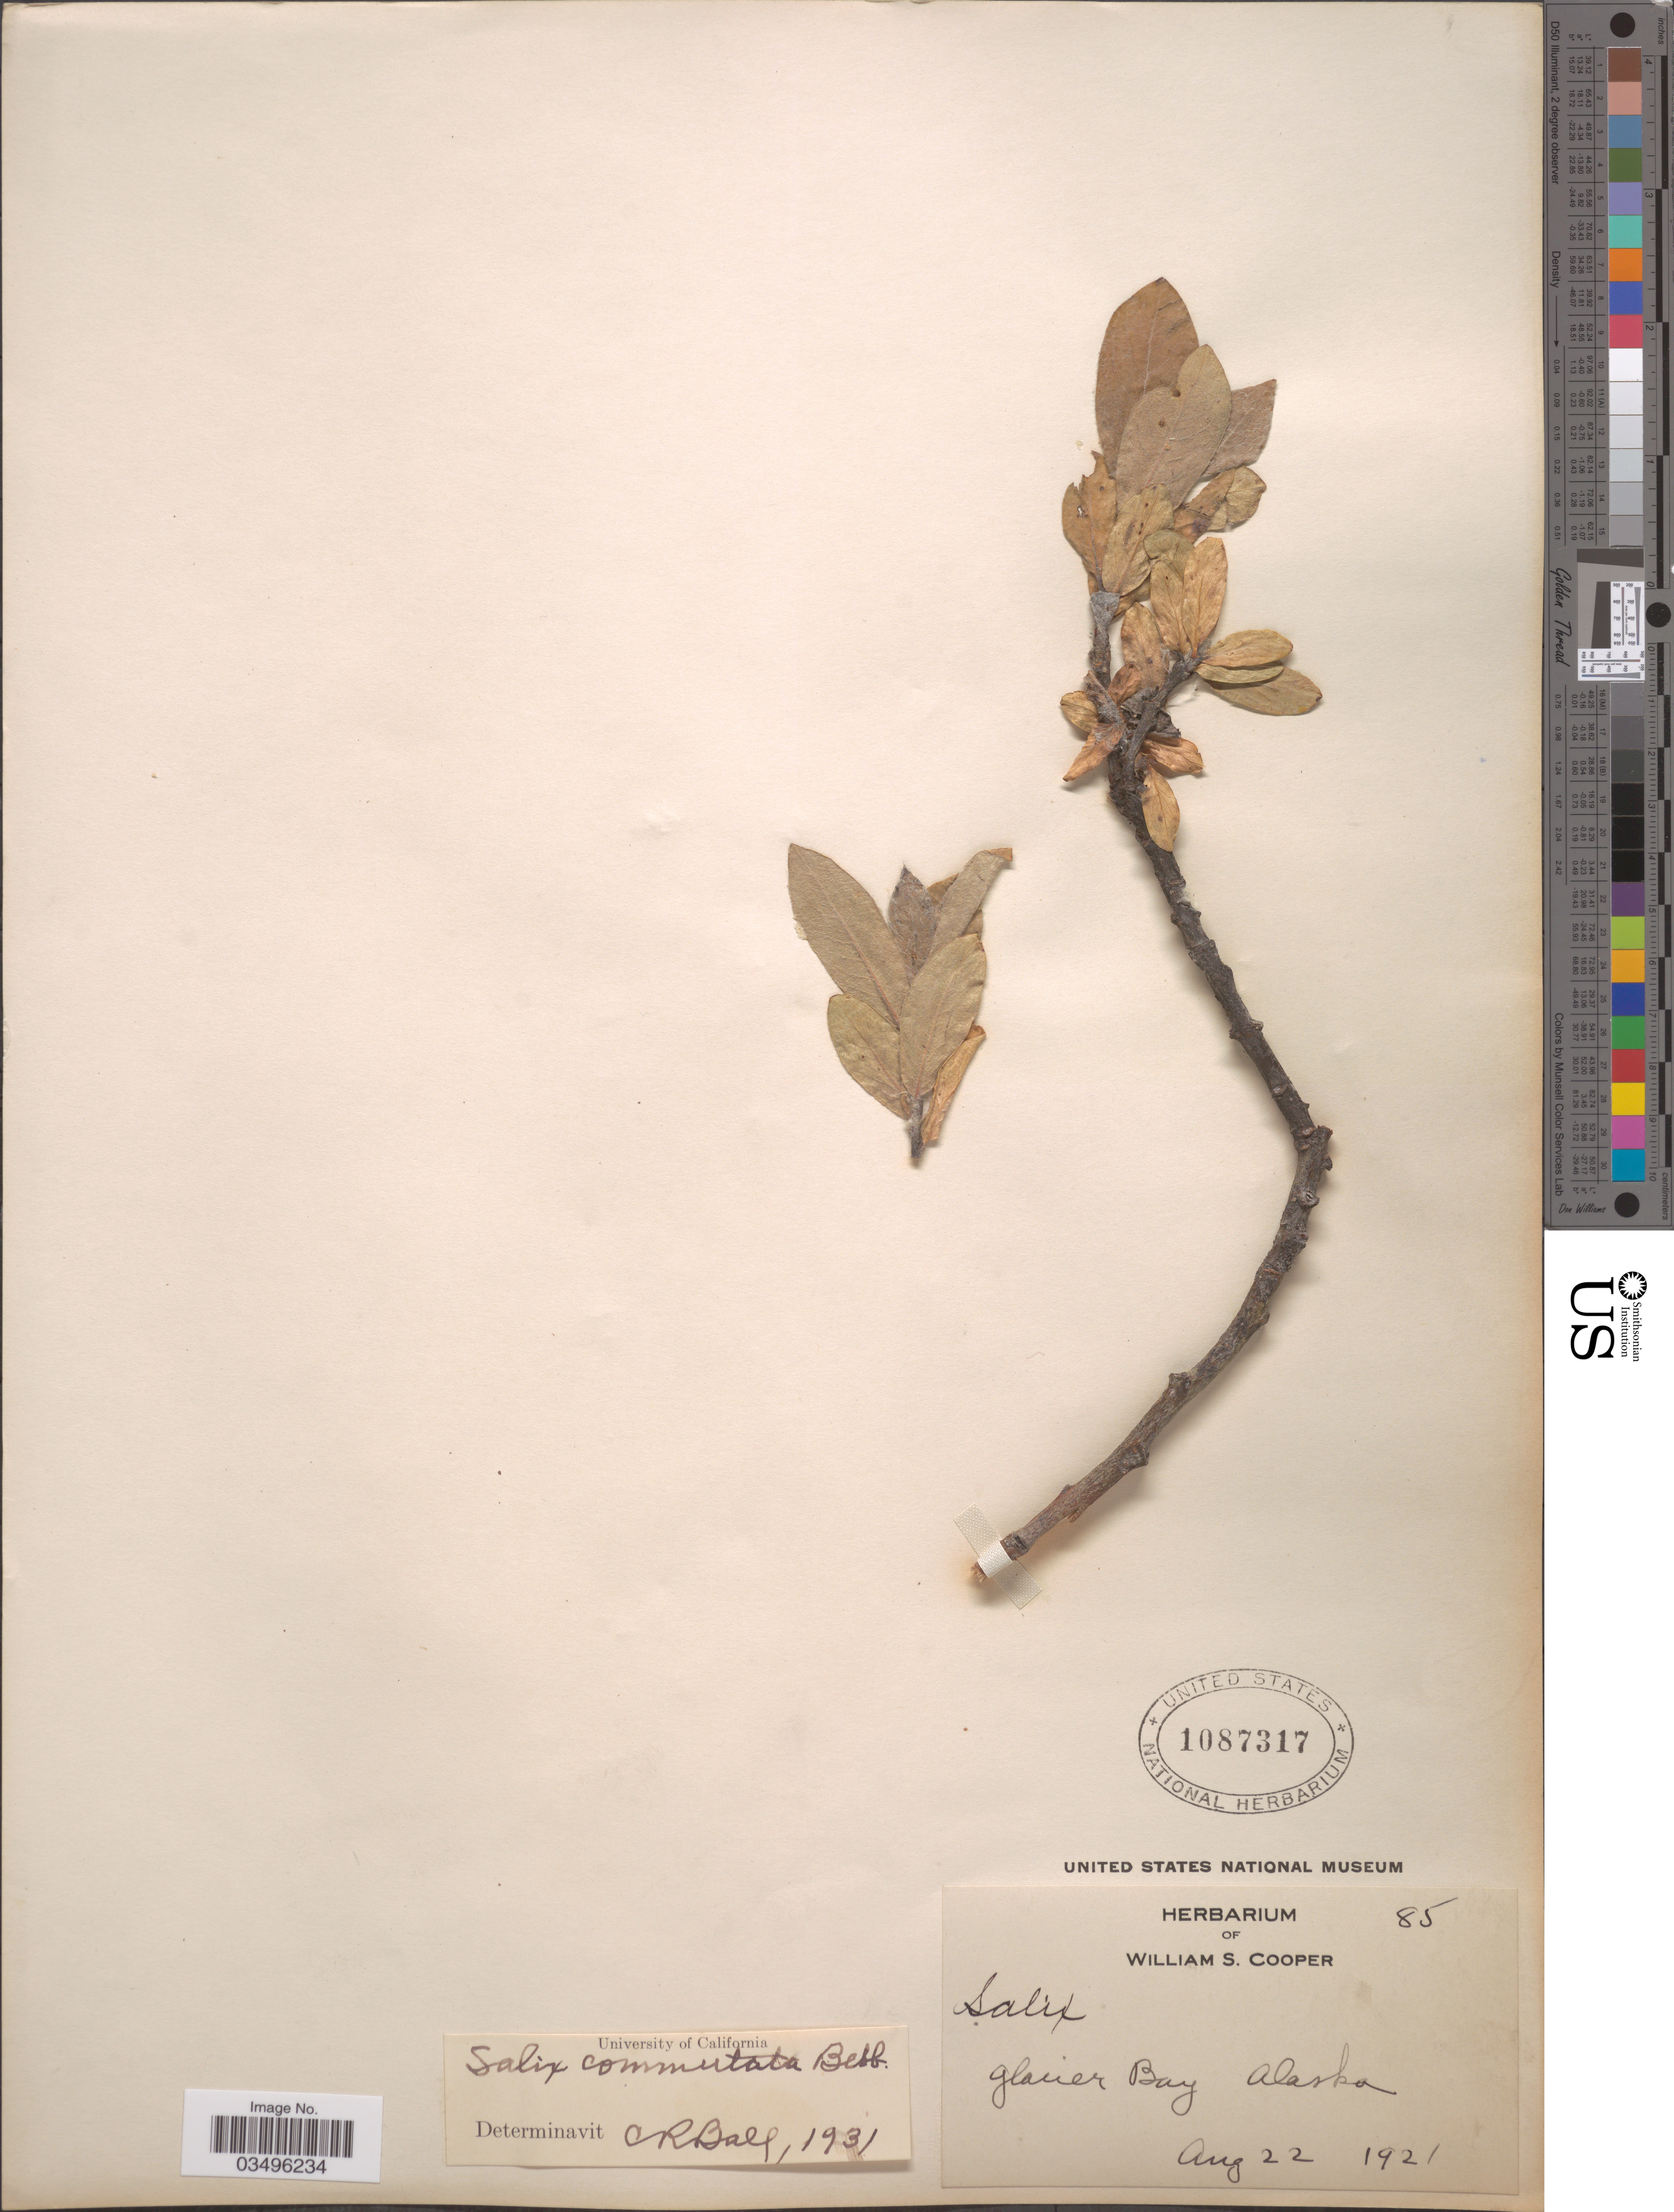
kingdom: Plantae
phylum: Tracheophyta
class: Magnoliopsida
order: Malpighiales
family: Salicaceae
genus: Salix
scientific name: Salix commutata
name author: Bebb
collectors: ex Herb. William S. Cooper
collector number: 85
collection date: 1921-08-22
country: United States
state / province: Alaska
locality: Glacier Bay.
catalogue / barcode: US 1087317